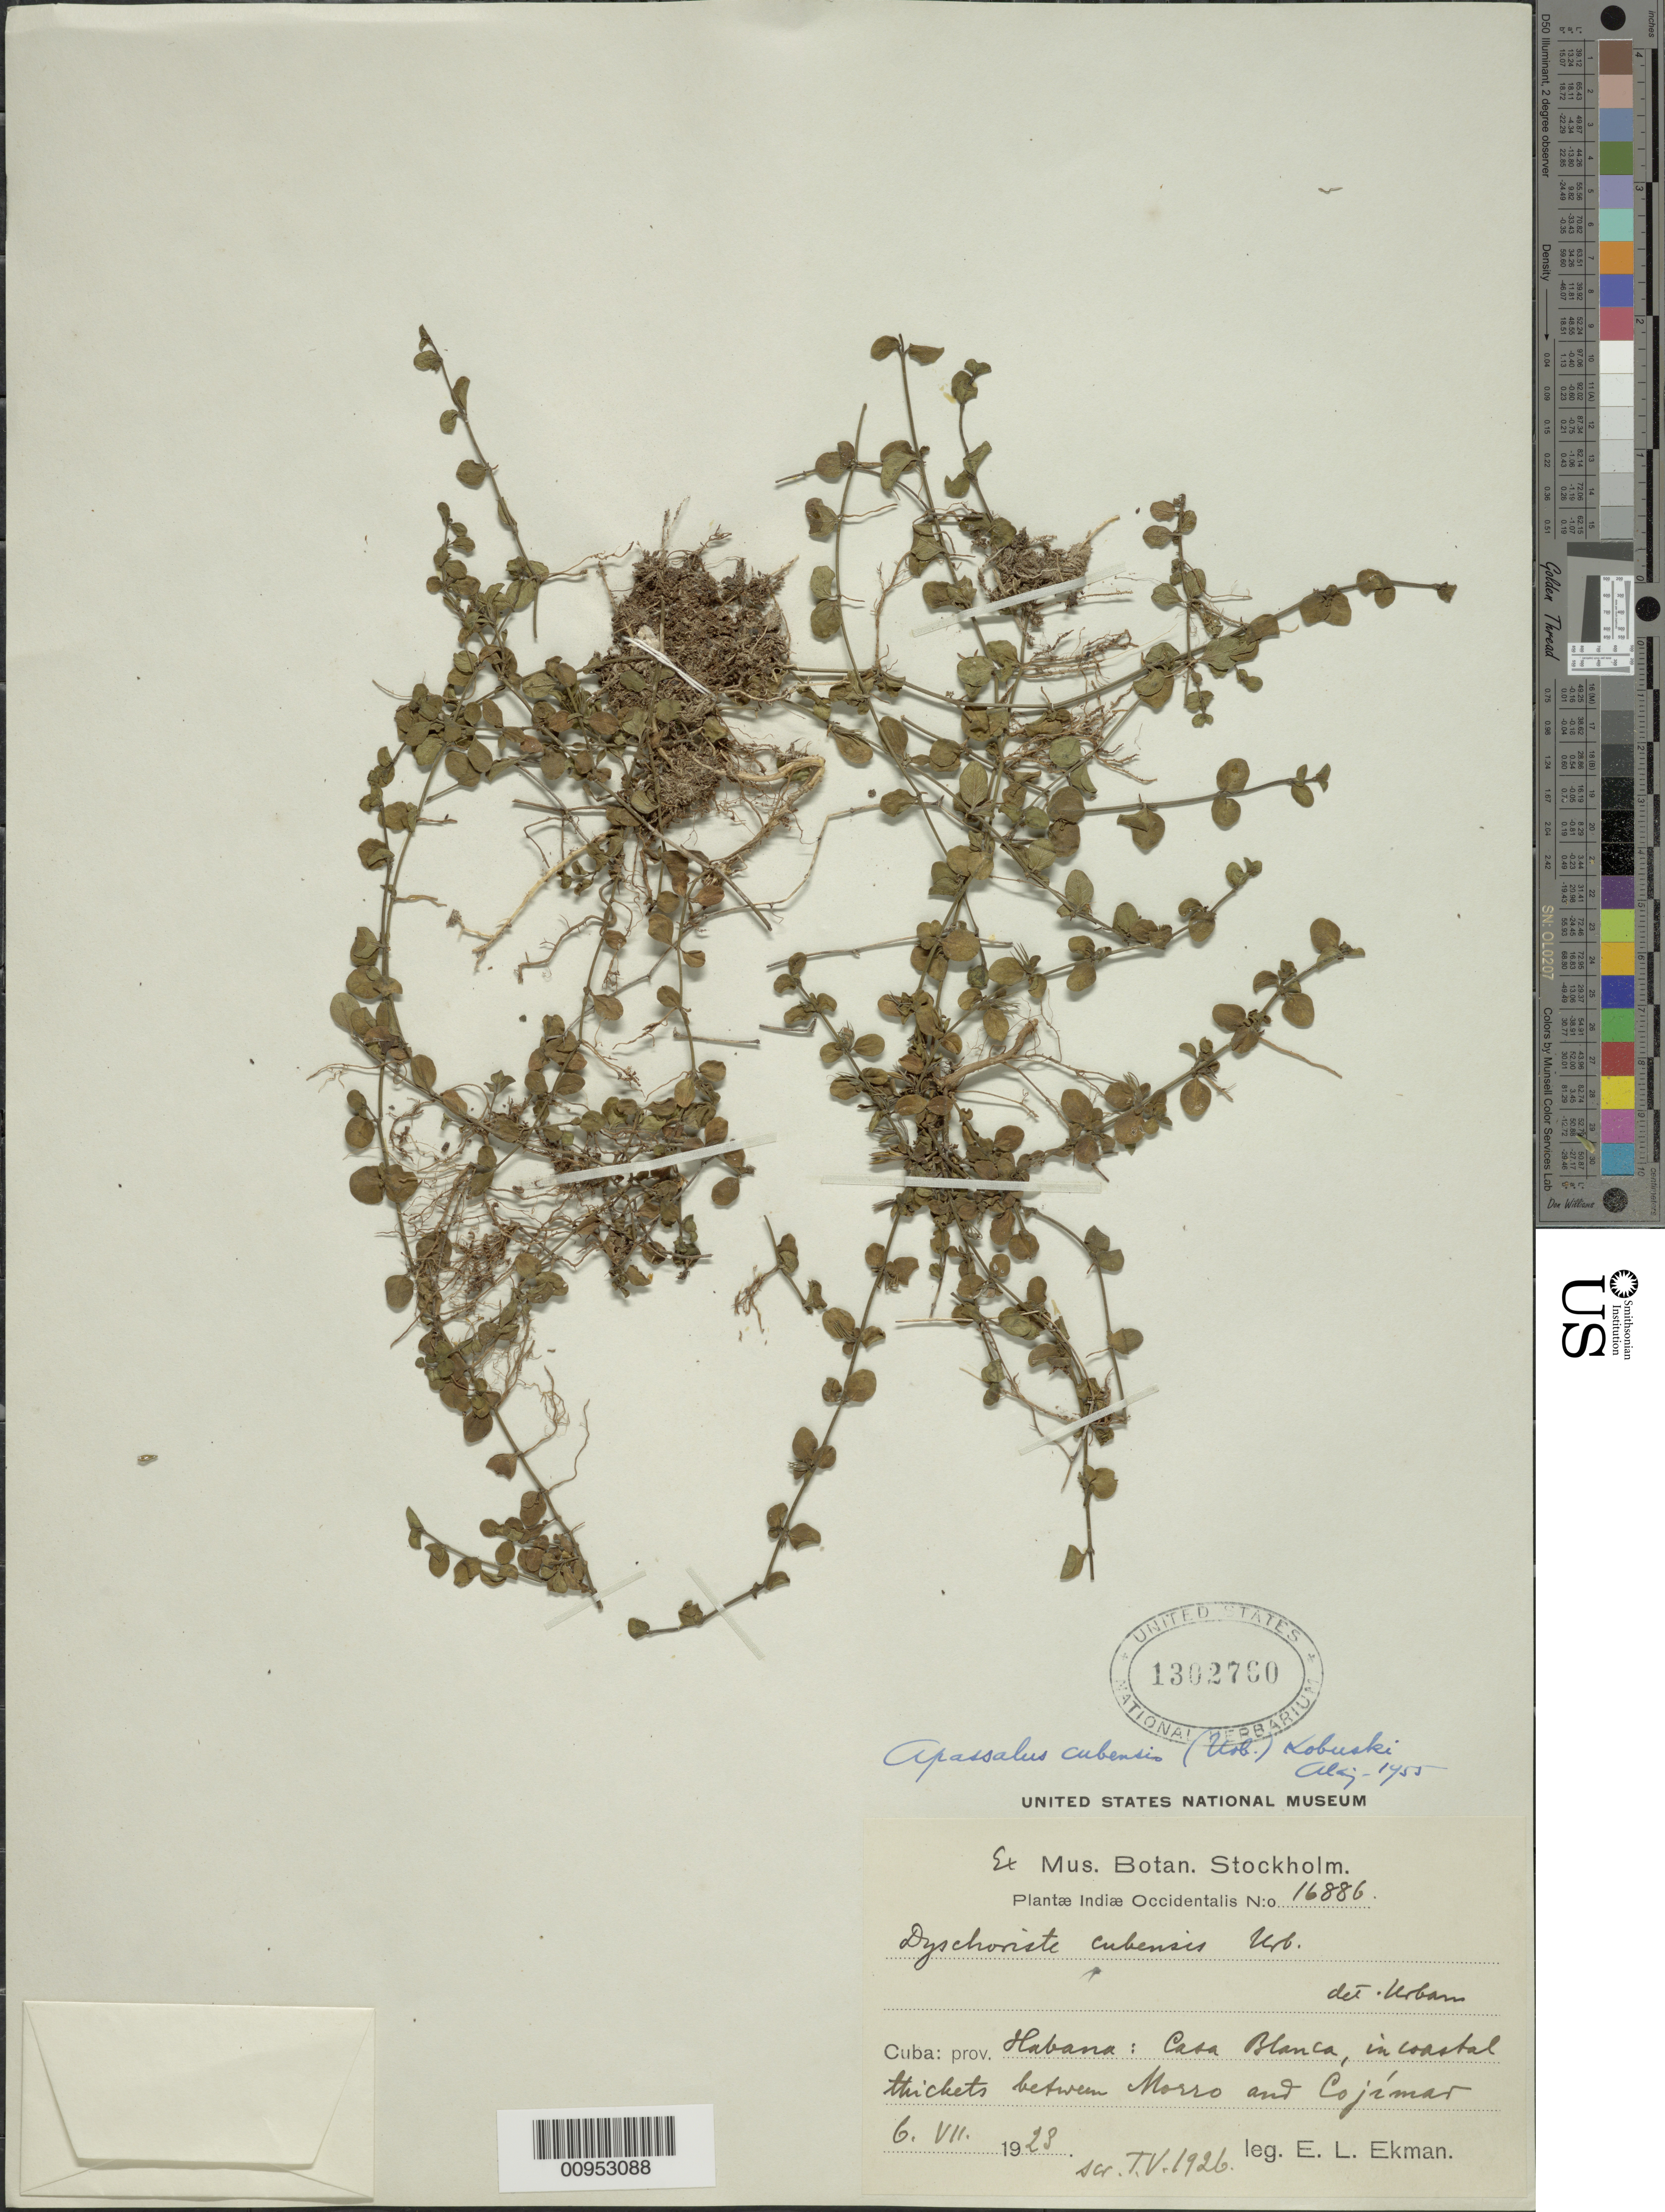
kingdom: Plantae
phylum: Tracheophyta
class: Magnoliopsida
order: Lamiales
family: Acanthaceae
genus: Apassalus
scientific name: Apassalus cubensis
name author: (Urb.) Kobuski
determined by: Alg., Bro.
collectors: E. L. Ekman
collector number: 16886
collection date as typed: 06 Jul 1928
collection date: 1928-07-06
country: Cuba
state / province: La Habana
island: Cuba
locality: Casa Blanca, between Morro and Cojímar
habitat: In coastal thickets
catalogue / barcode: US 1302760